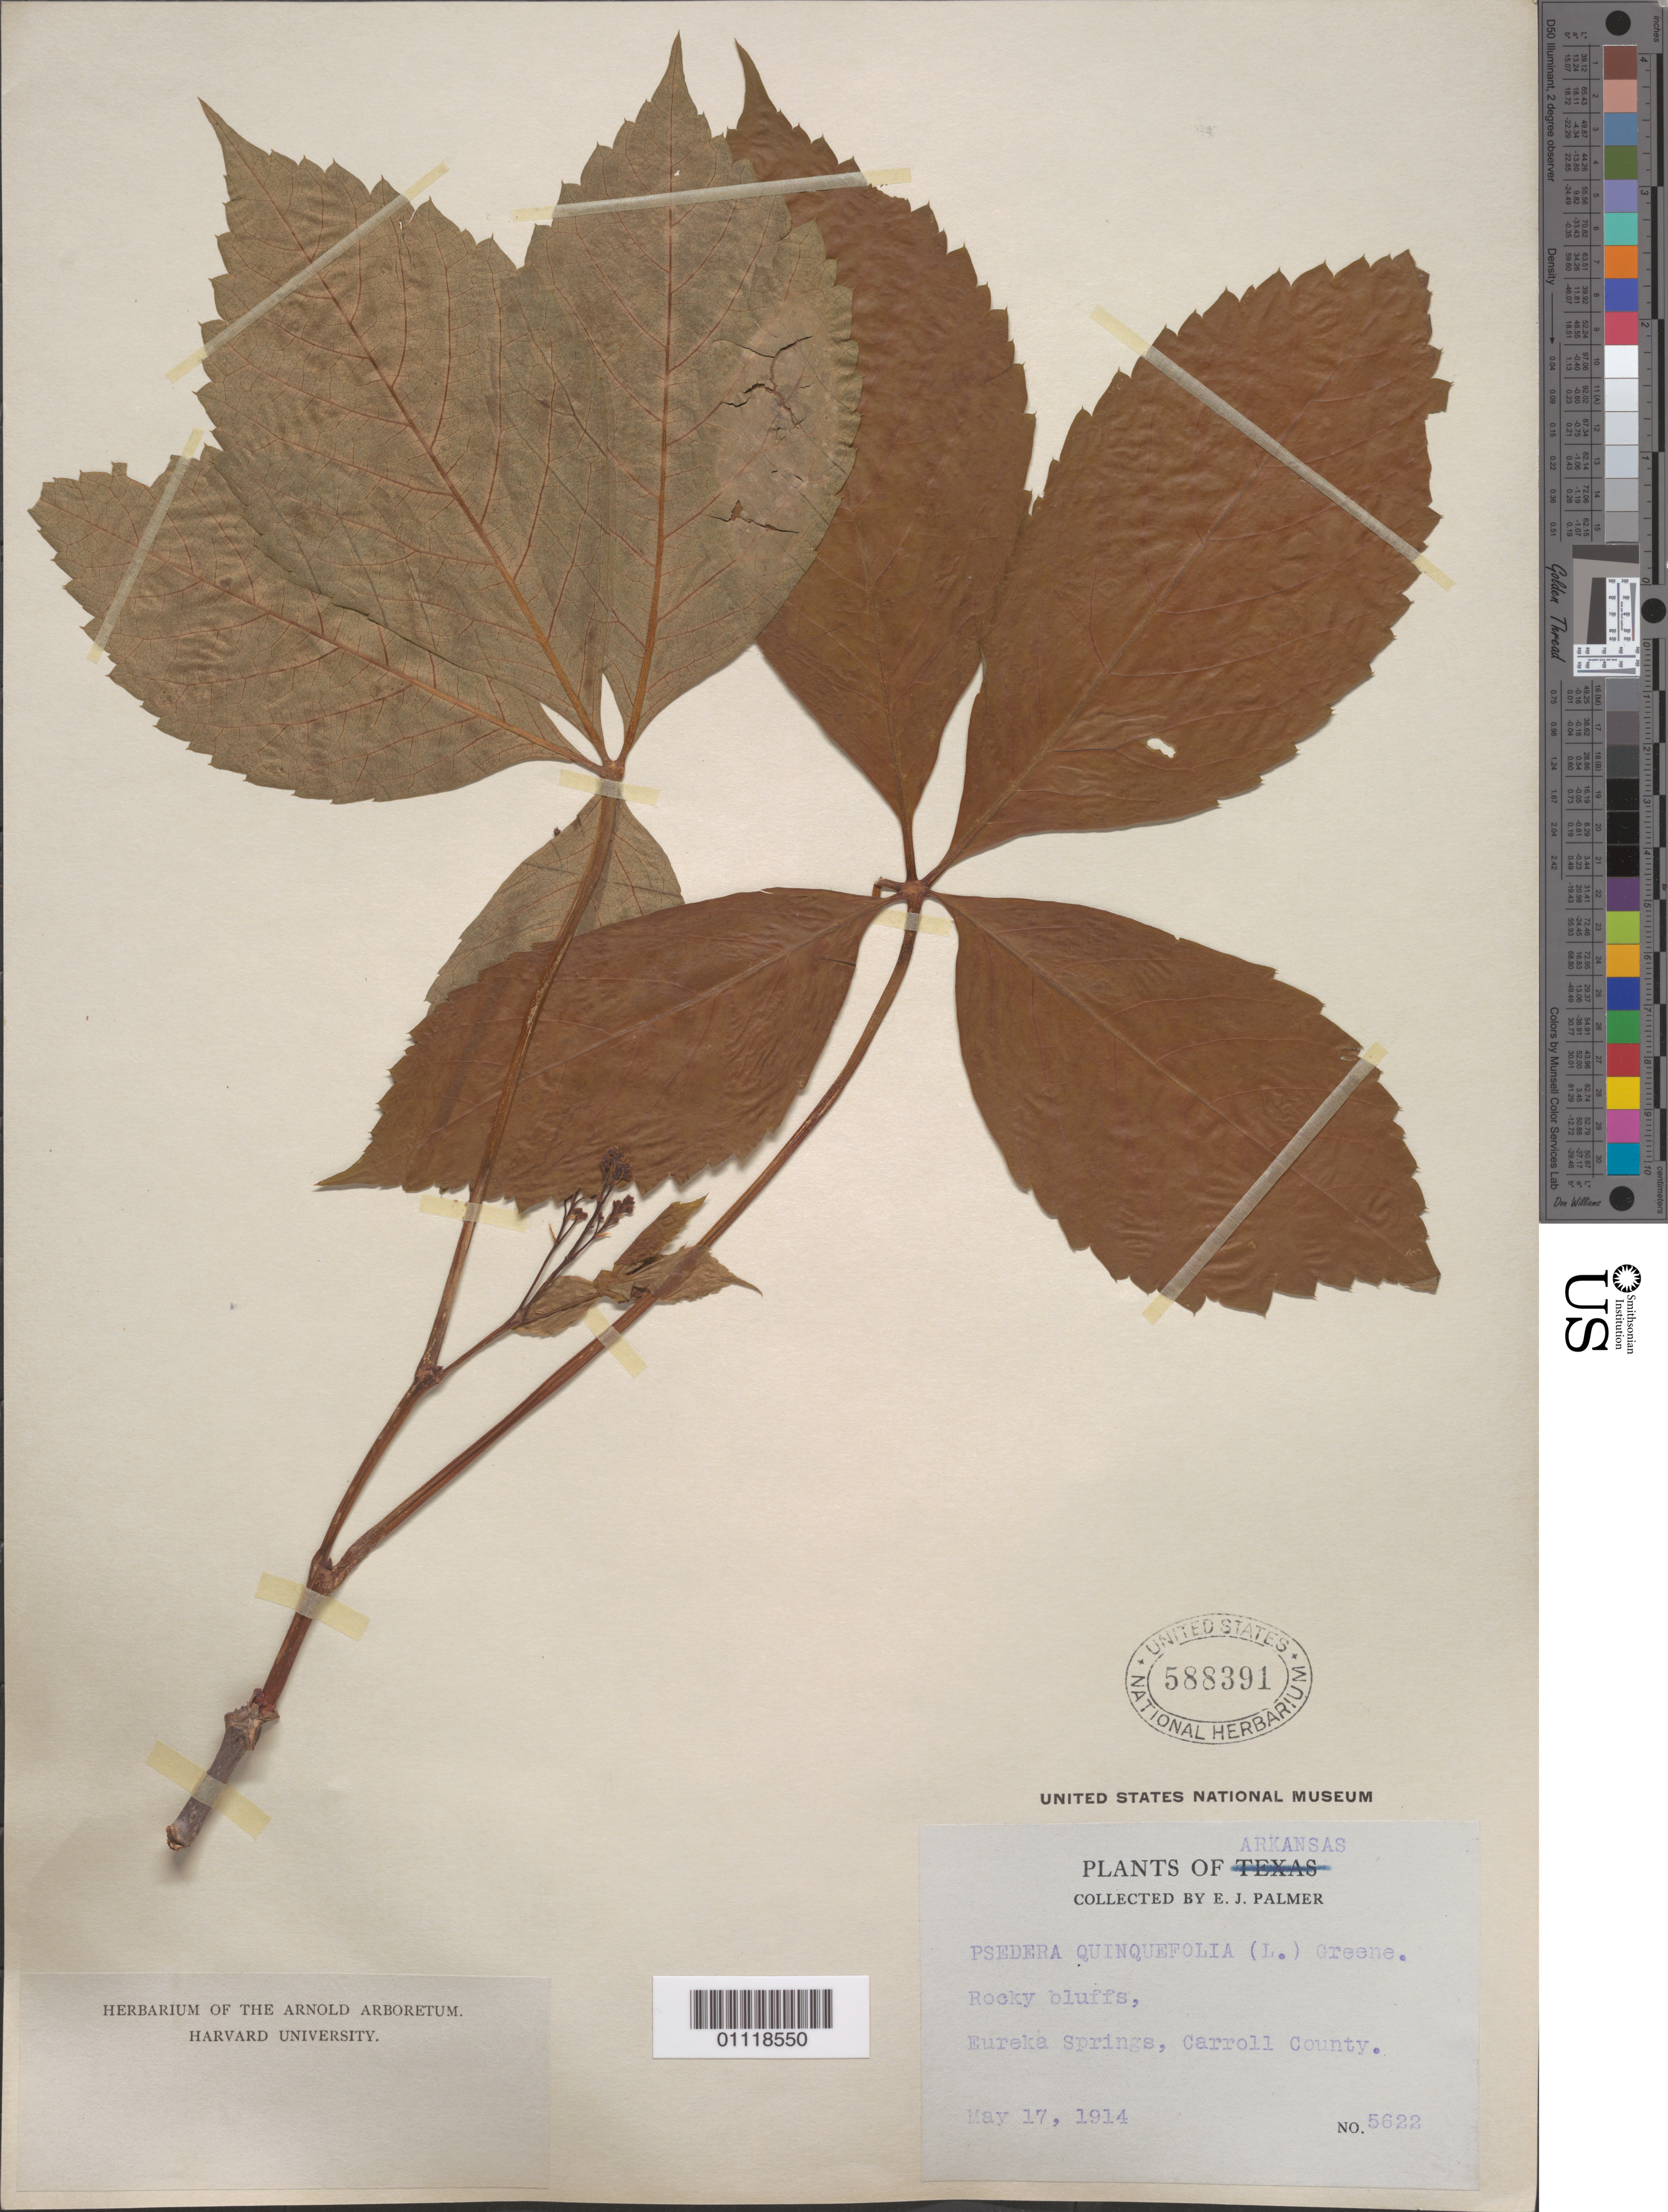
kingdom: Plantae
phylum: Tracheophyta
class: Magnoliopsida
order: Vitales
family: Vitaceae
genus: Parthenocissus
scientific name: Parthenocissus quinquefolia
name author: (L.) Planch.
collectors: E. J. Palmer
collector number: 5622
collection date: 1914-05-17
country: United States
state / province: Arkansas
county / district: Carroll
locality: Eurika Springs.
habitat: Rocky bluffs.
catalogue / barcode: US 588391